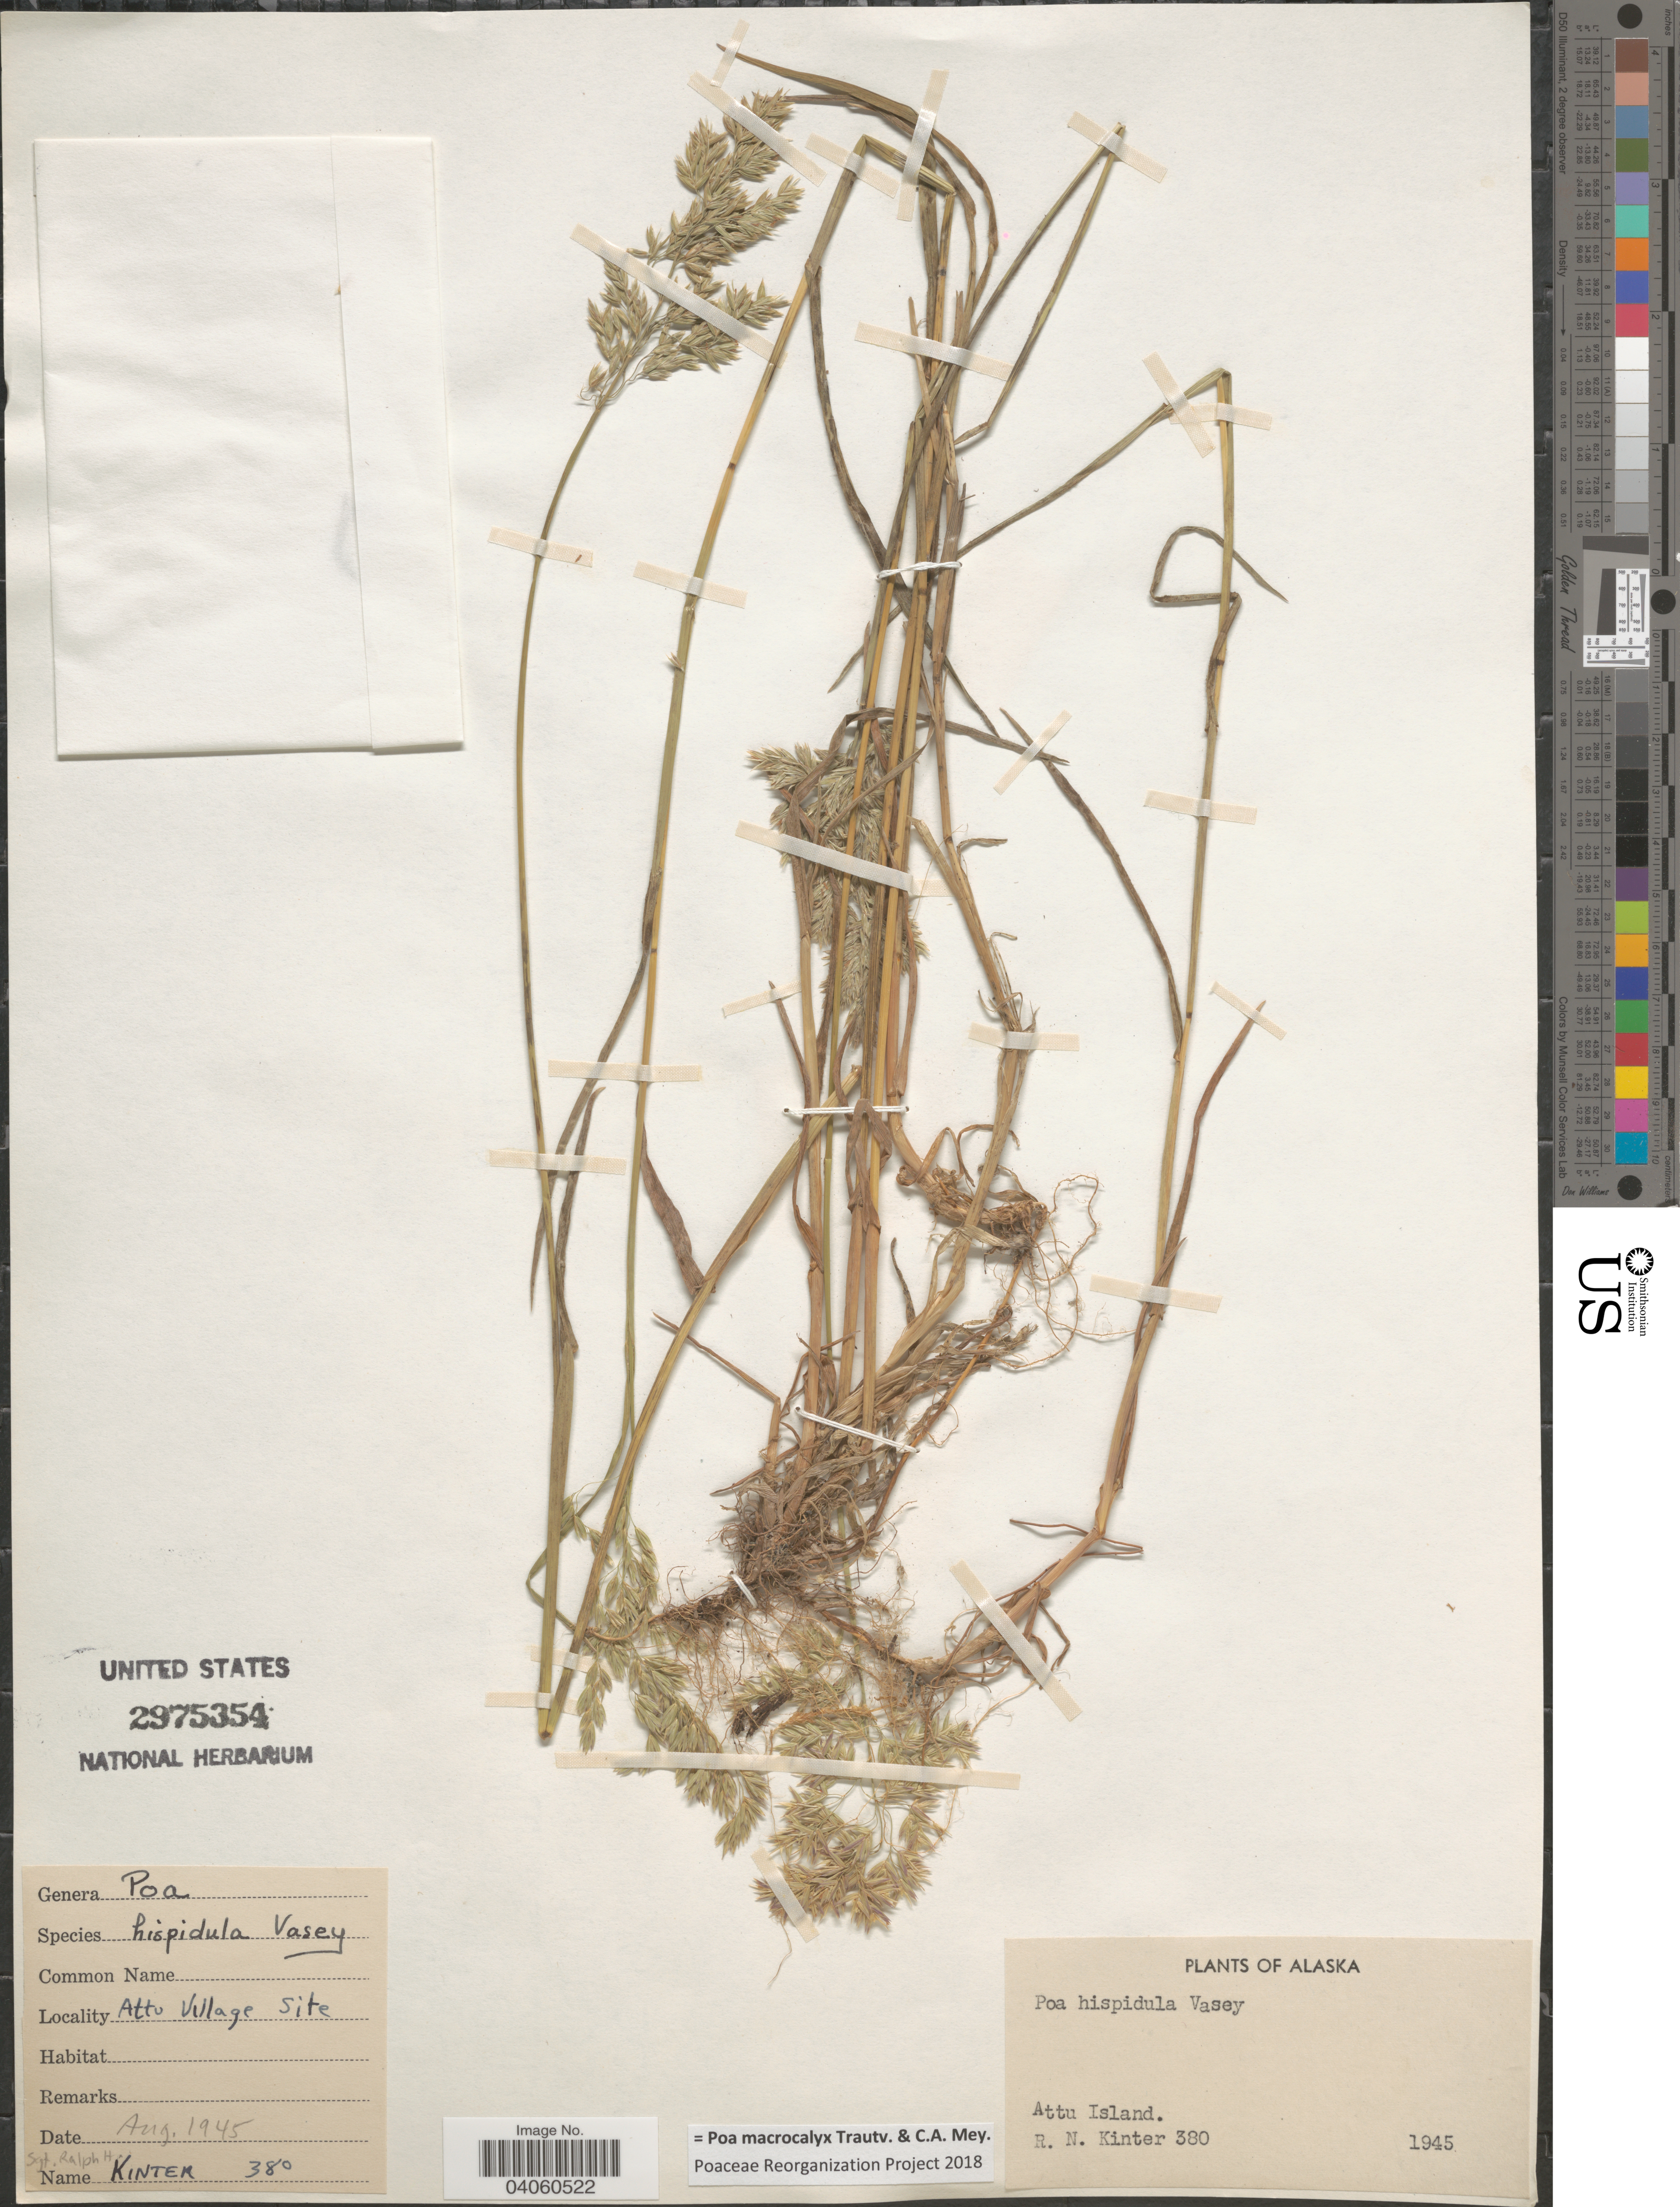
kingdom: Plantae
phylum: Tracheophyta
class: Liliopsida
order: Poales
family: Poaceae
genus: Poa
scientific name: Poa macrocalyx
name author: Trautv. & C.A. Mey.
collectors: R. Kinter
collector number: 380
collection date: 1945-08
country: United States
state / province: Alaska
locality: Attu Island. Attu Village Site.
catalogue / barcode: US 2975354